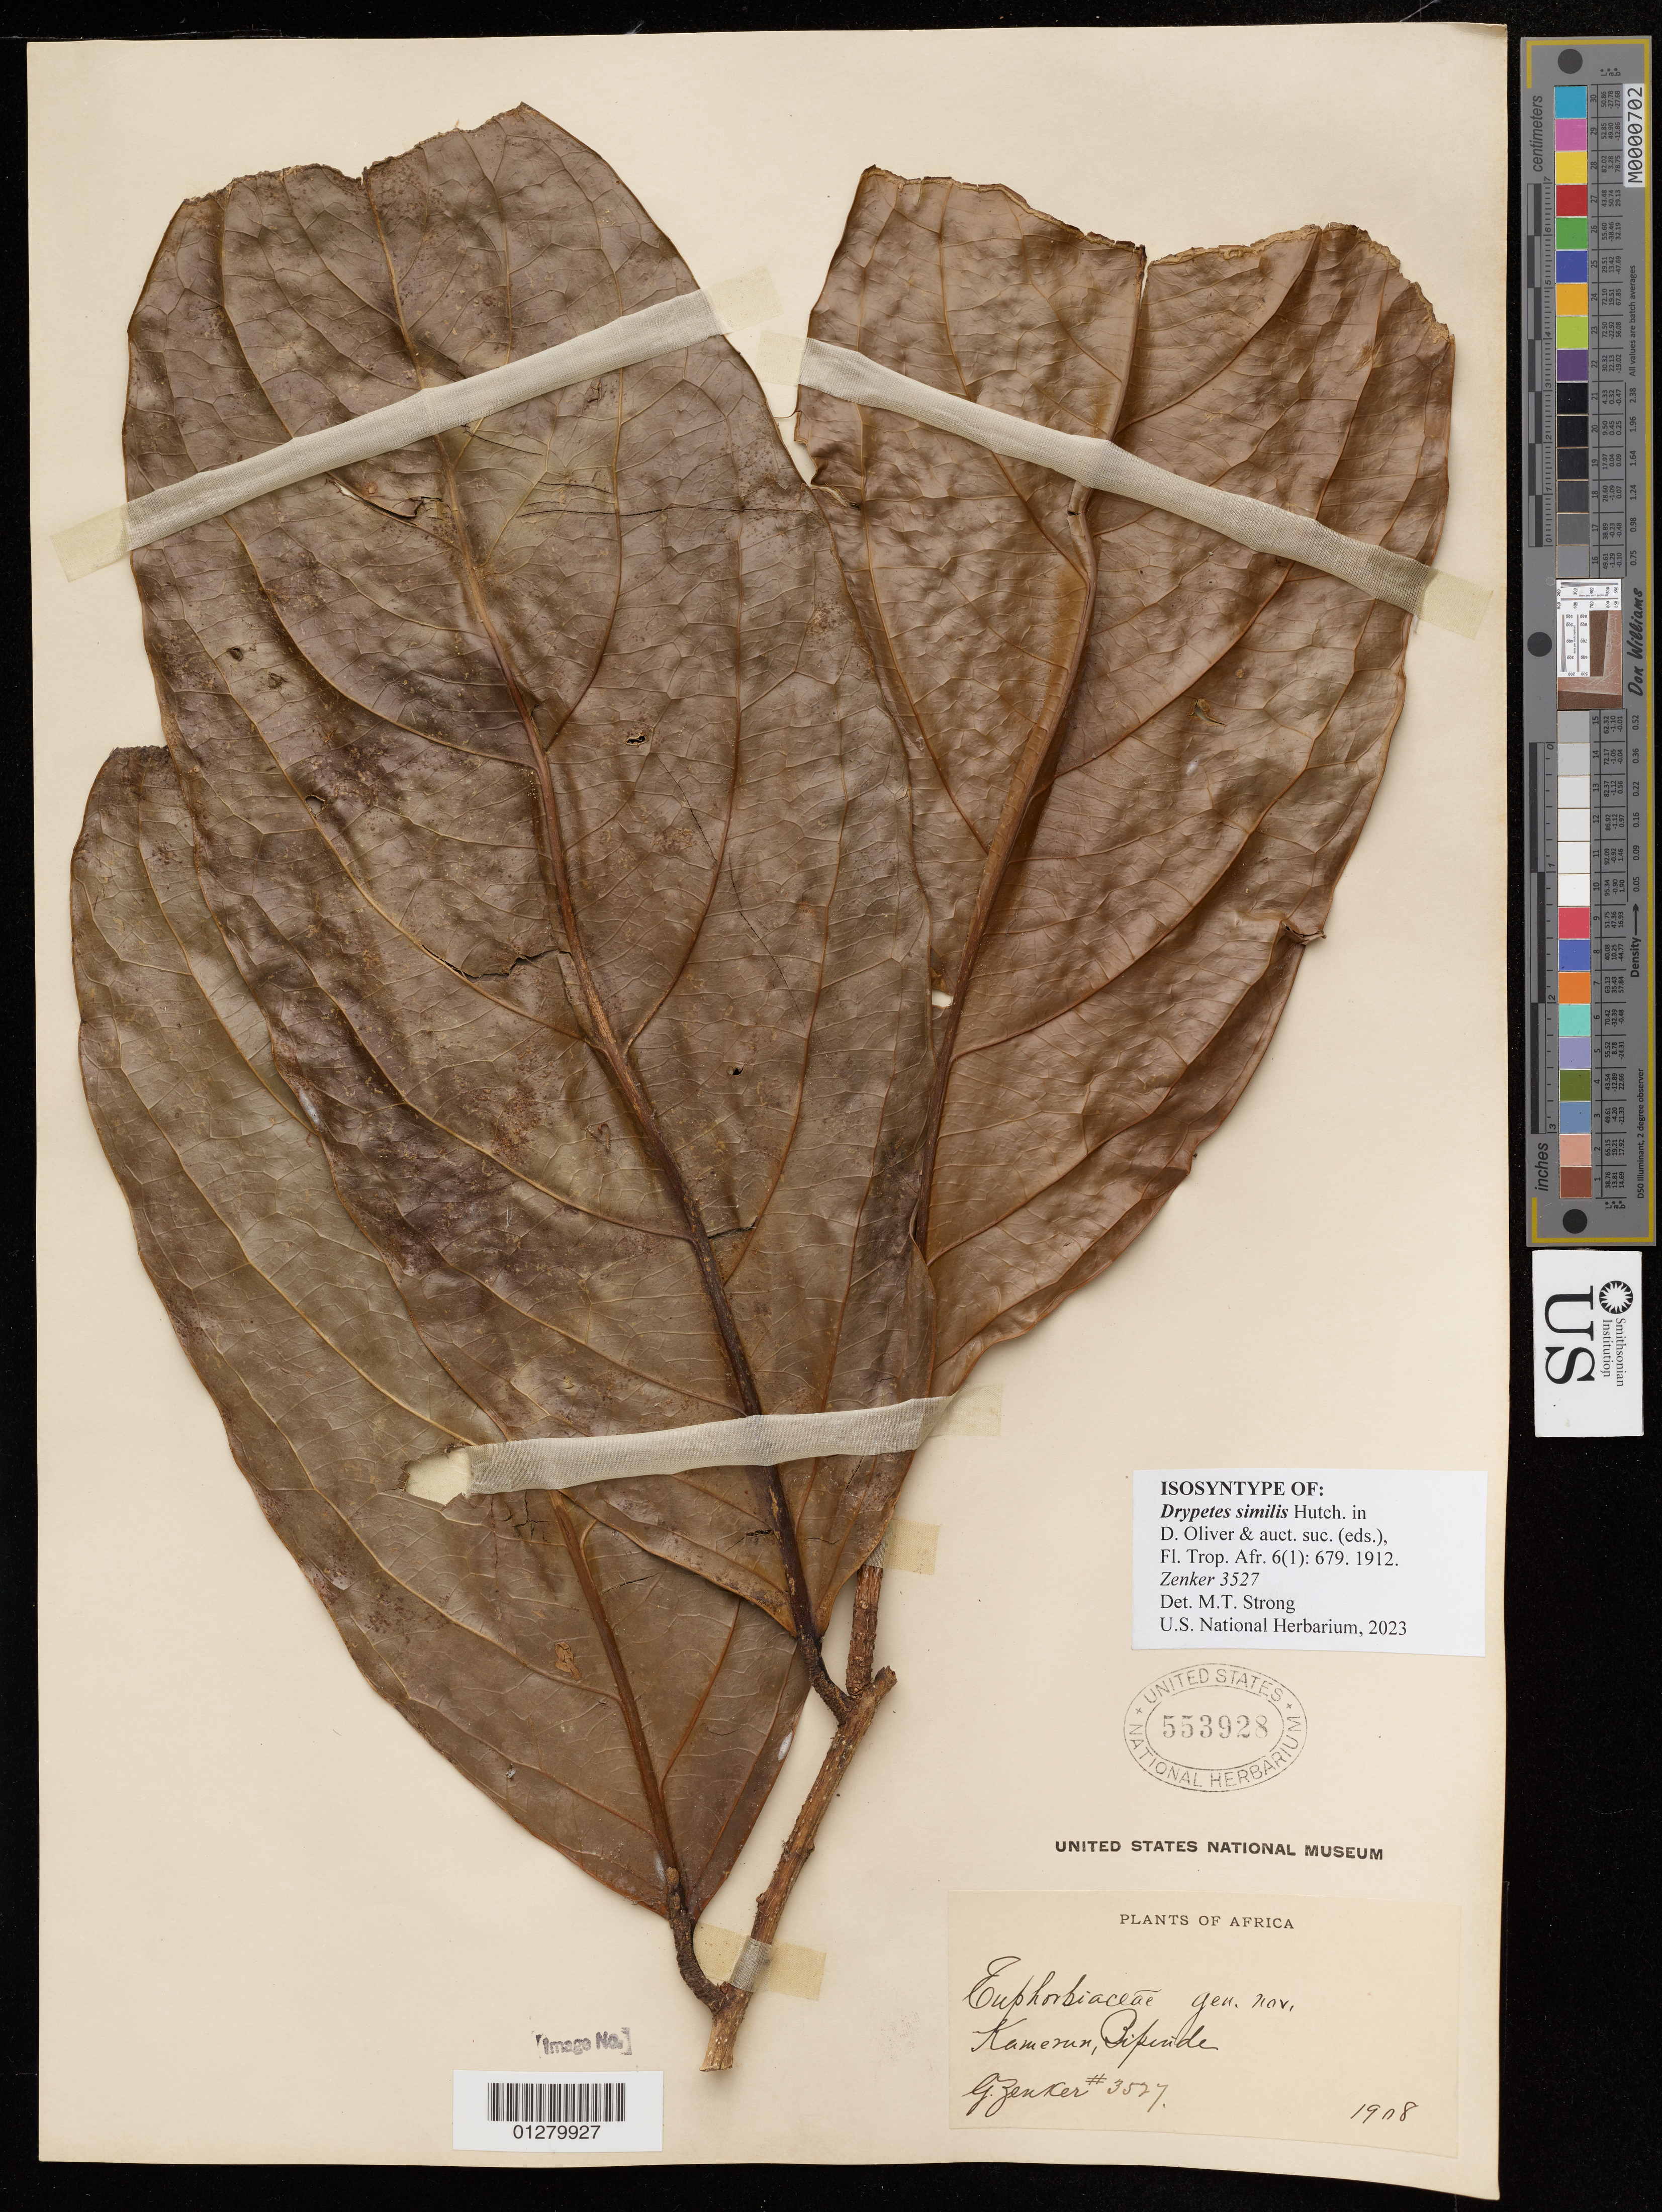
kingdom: Plantae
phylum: Tracheophyta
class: Magnoliopsida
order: Malpighiales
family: Putranjivaceae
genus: Drypetes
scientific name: Drypetes similis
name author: Hutch. in Dyer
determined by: Strong, Mark T., (BOT), Smithsonian Institution - National Museum of Natural History (UNITED STATES)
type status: Isosyntype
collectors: G. A. Zenker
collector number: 3527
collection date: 1908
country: Cameroon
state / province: Sud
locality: Bipinde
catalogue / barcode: US 553928